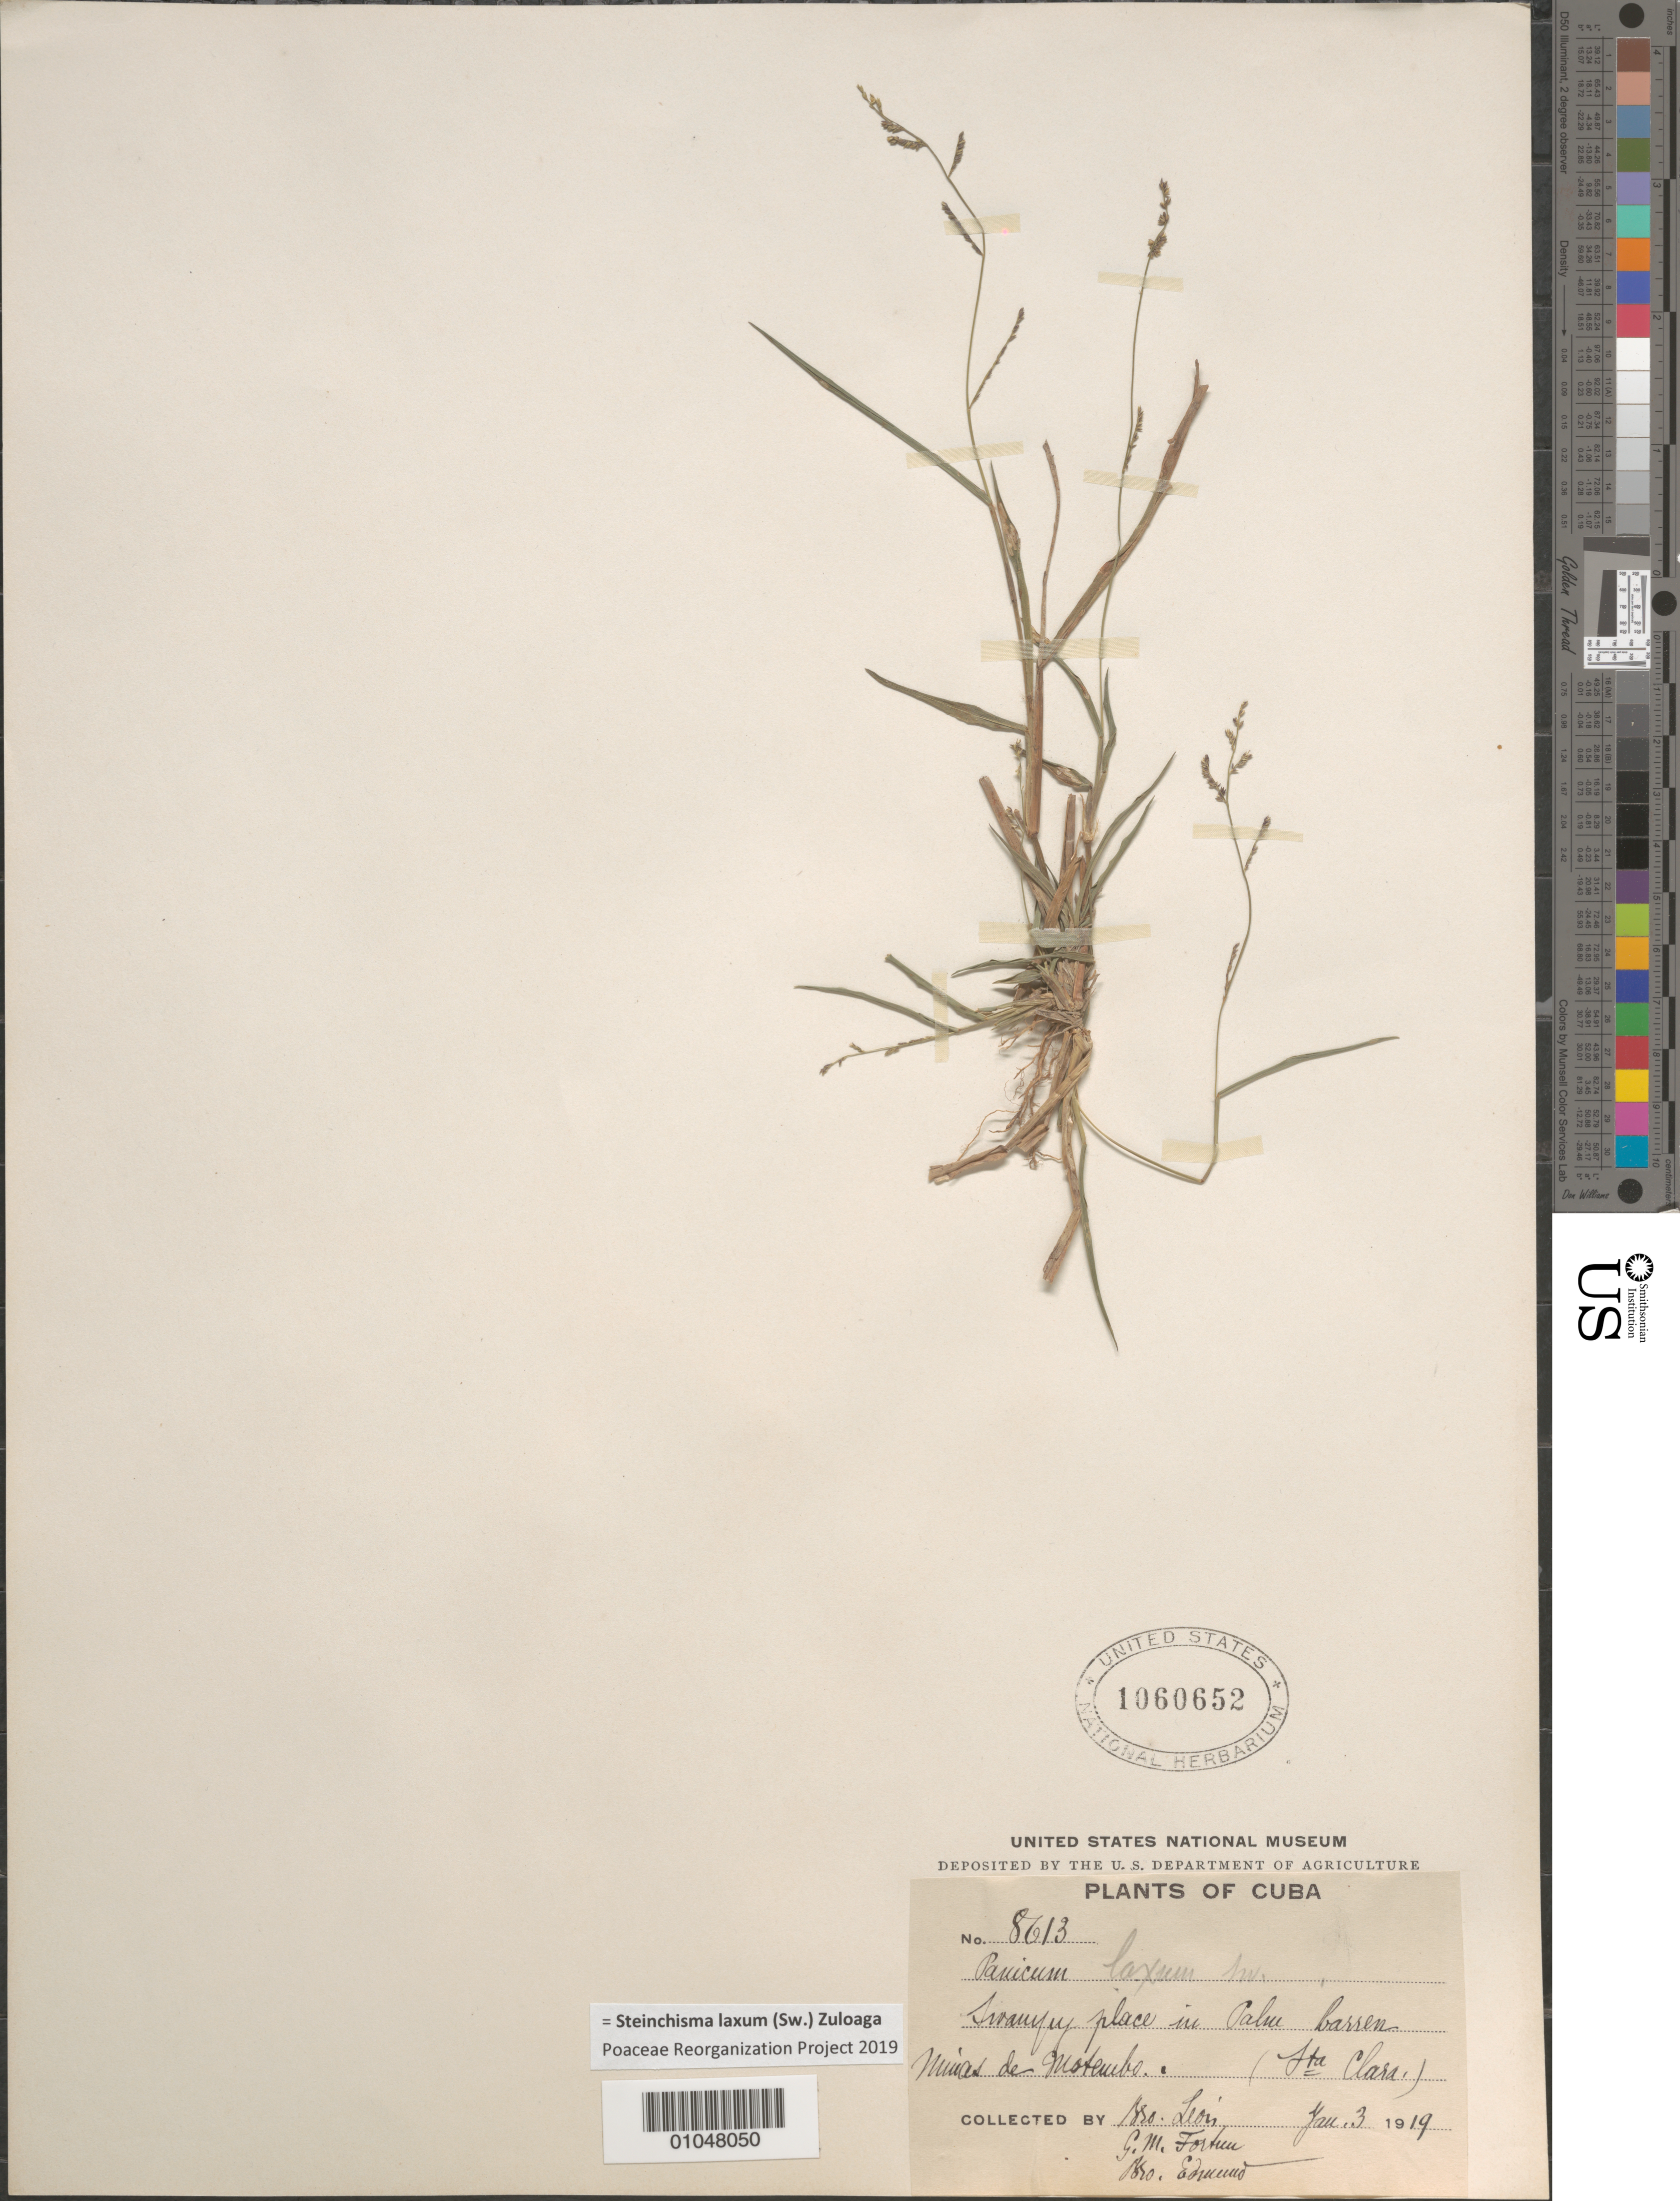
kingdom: Plantae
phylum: Tracheophyta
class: Liliopsida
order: Poales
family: Poaceae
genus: Panicum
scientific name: Panicum laxum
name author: Sw.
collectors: Bro. León, G. Fortun & B. Edmond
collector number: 8613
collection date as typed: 03 Jan 1919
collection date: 1919-01-03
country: Cuba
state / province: Villa Clara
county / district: Santa Clara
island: Cuba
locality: Swampy place in Palm barren, Minas de Motembo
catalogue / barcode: US 1060652